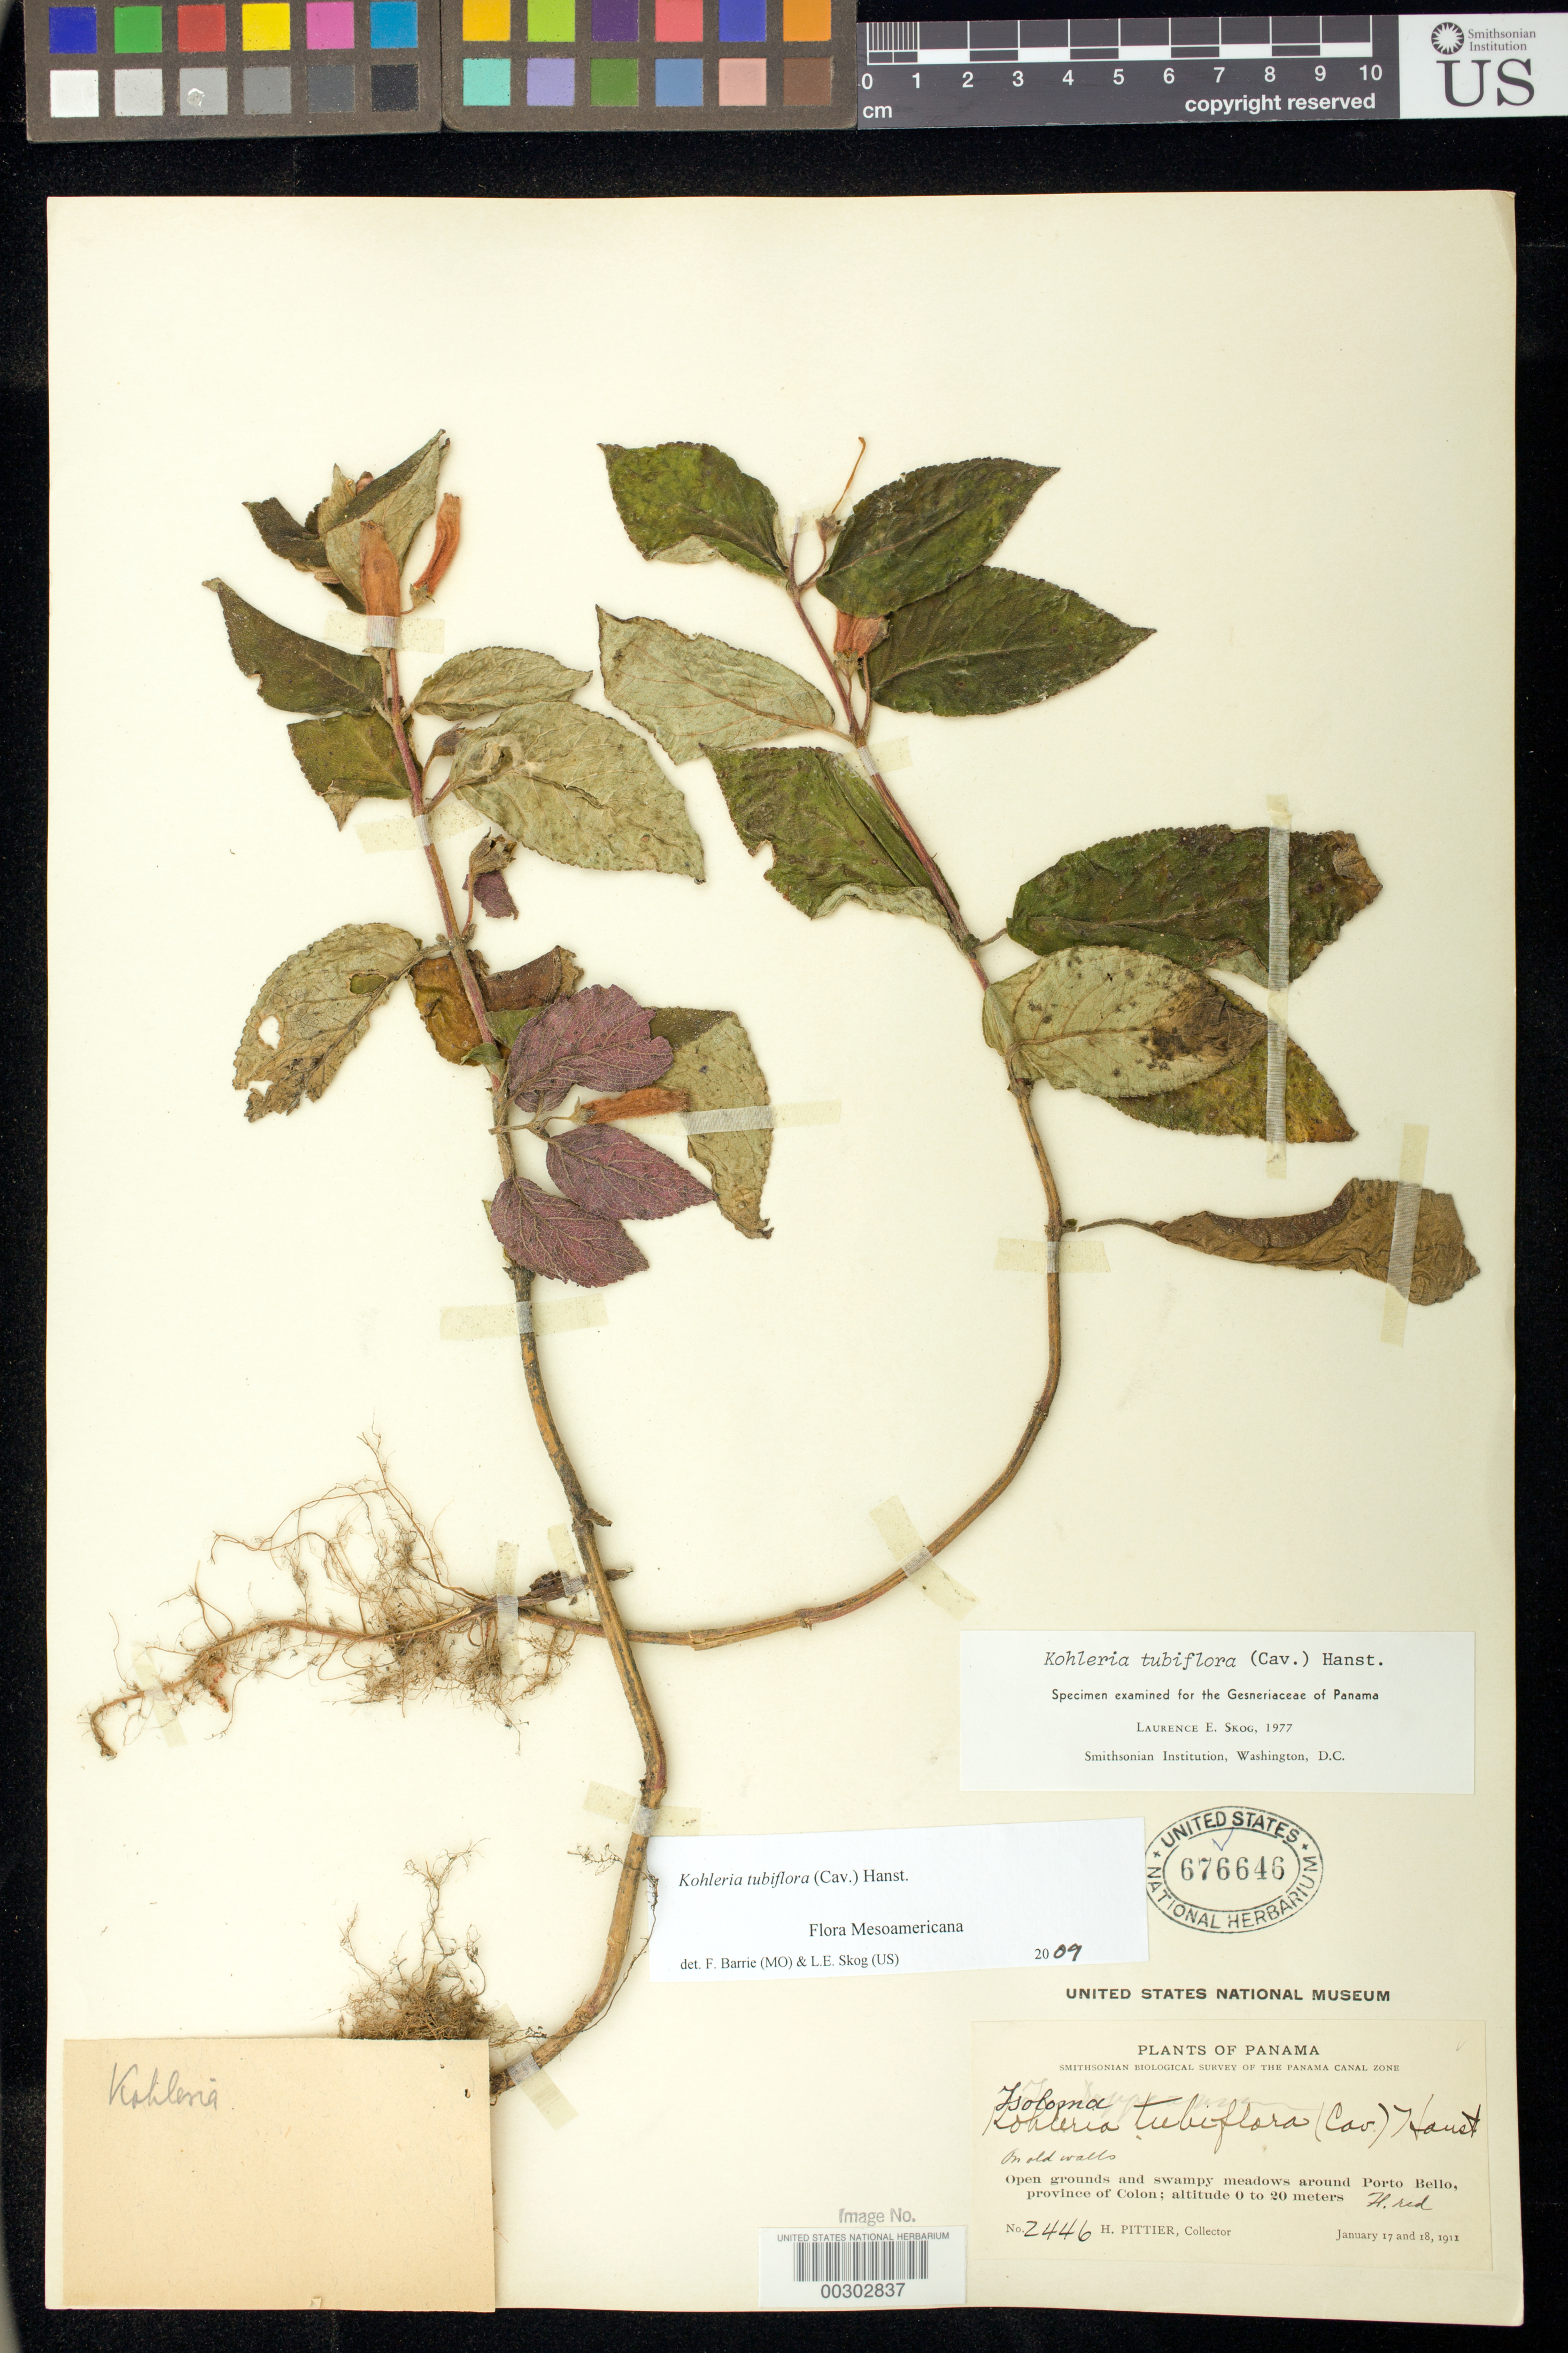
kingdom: Plantae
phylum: Tracheophyta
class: Magnoliopsida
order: Lamiales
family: Gesneriaceae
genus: Kohleria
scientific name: Kohleria tubiflora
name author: (Cav.) Hanst.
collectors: H. F. Pittier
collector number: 2446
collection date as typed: Jan 1911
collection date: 1911-01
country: Panama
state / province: Coclé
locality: Around Porto Belo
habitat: Open grounds and swampy meadows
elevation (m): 0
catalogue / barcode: US 676646